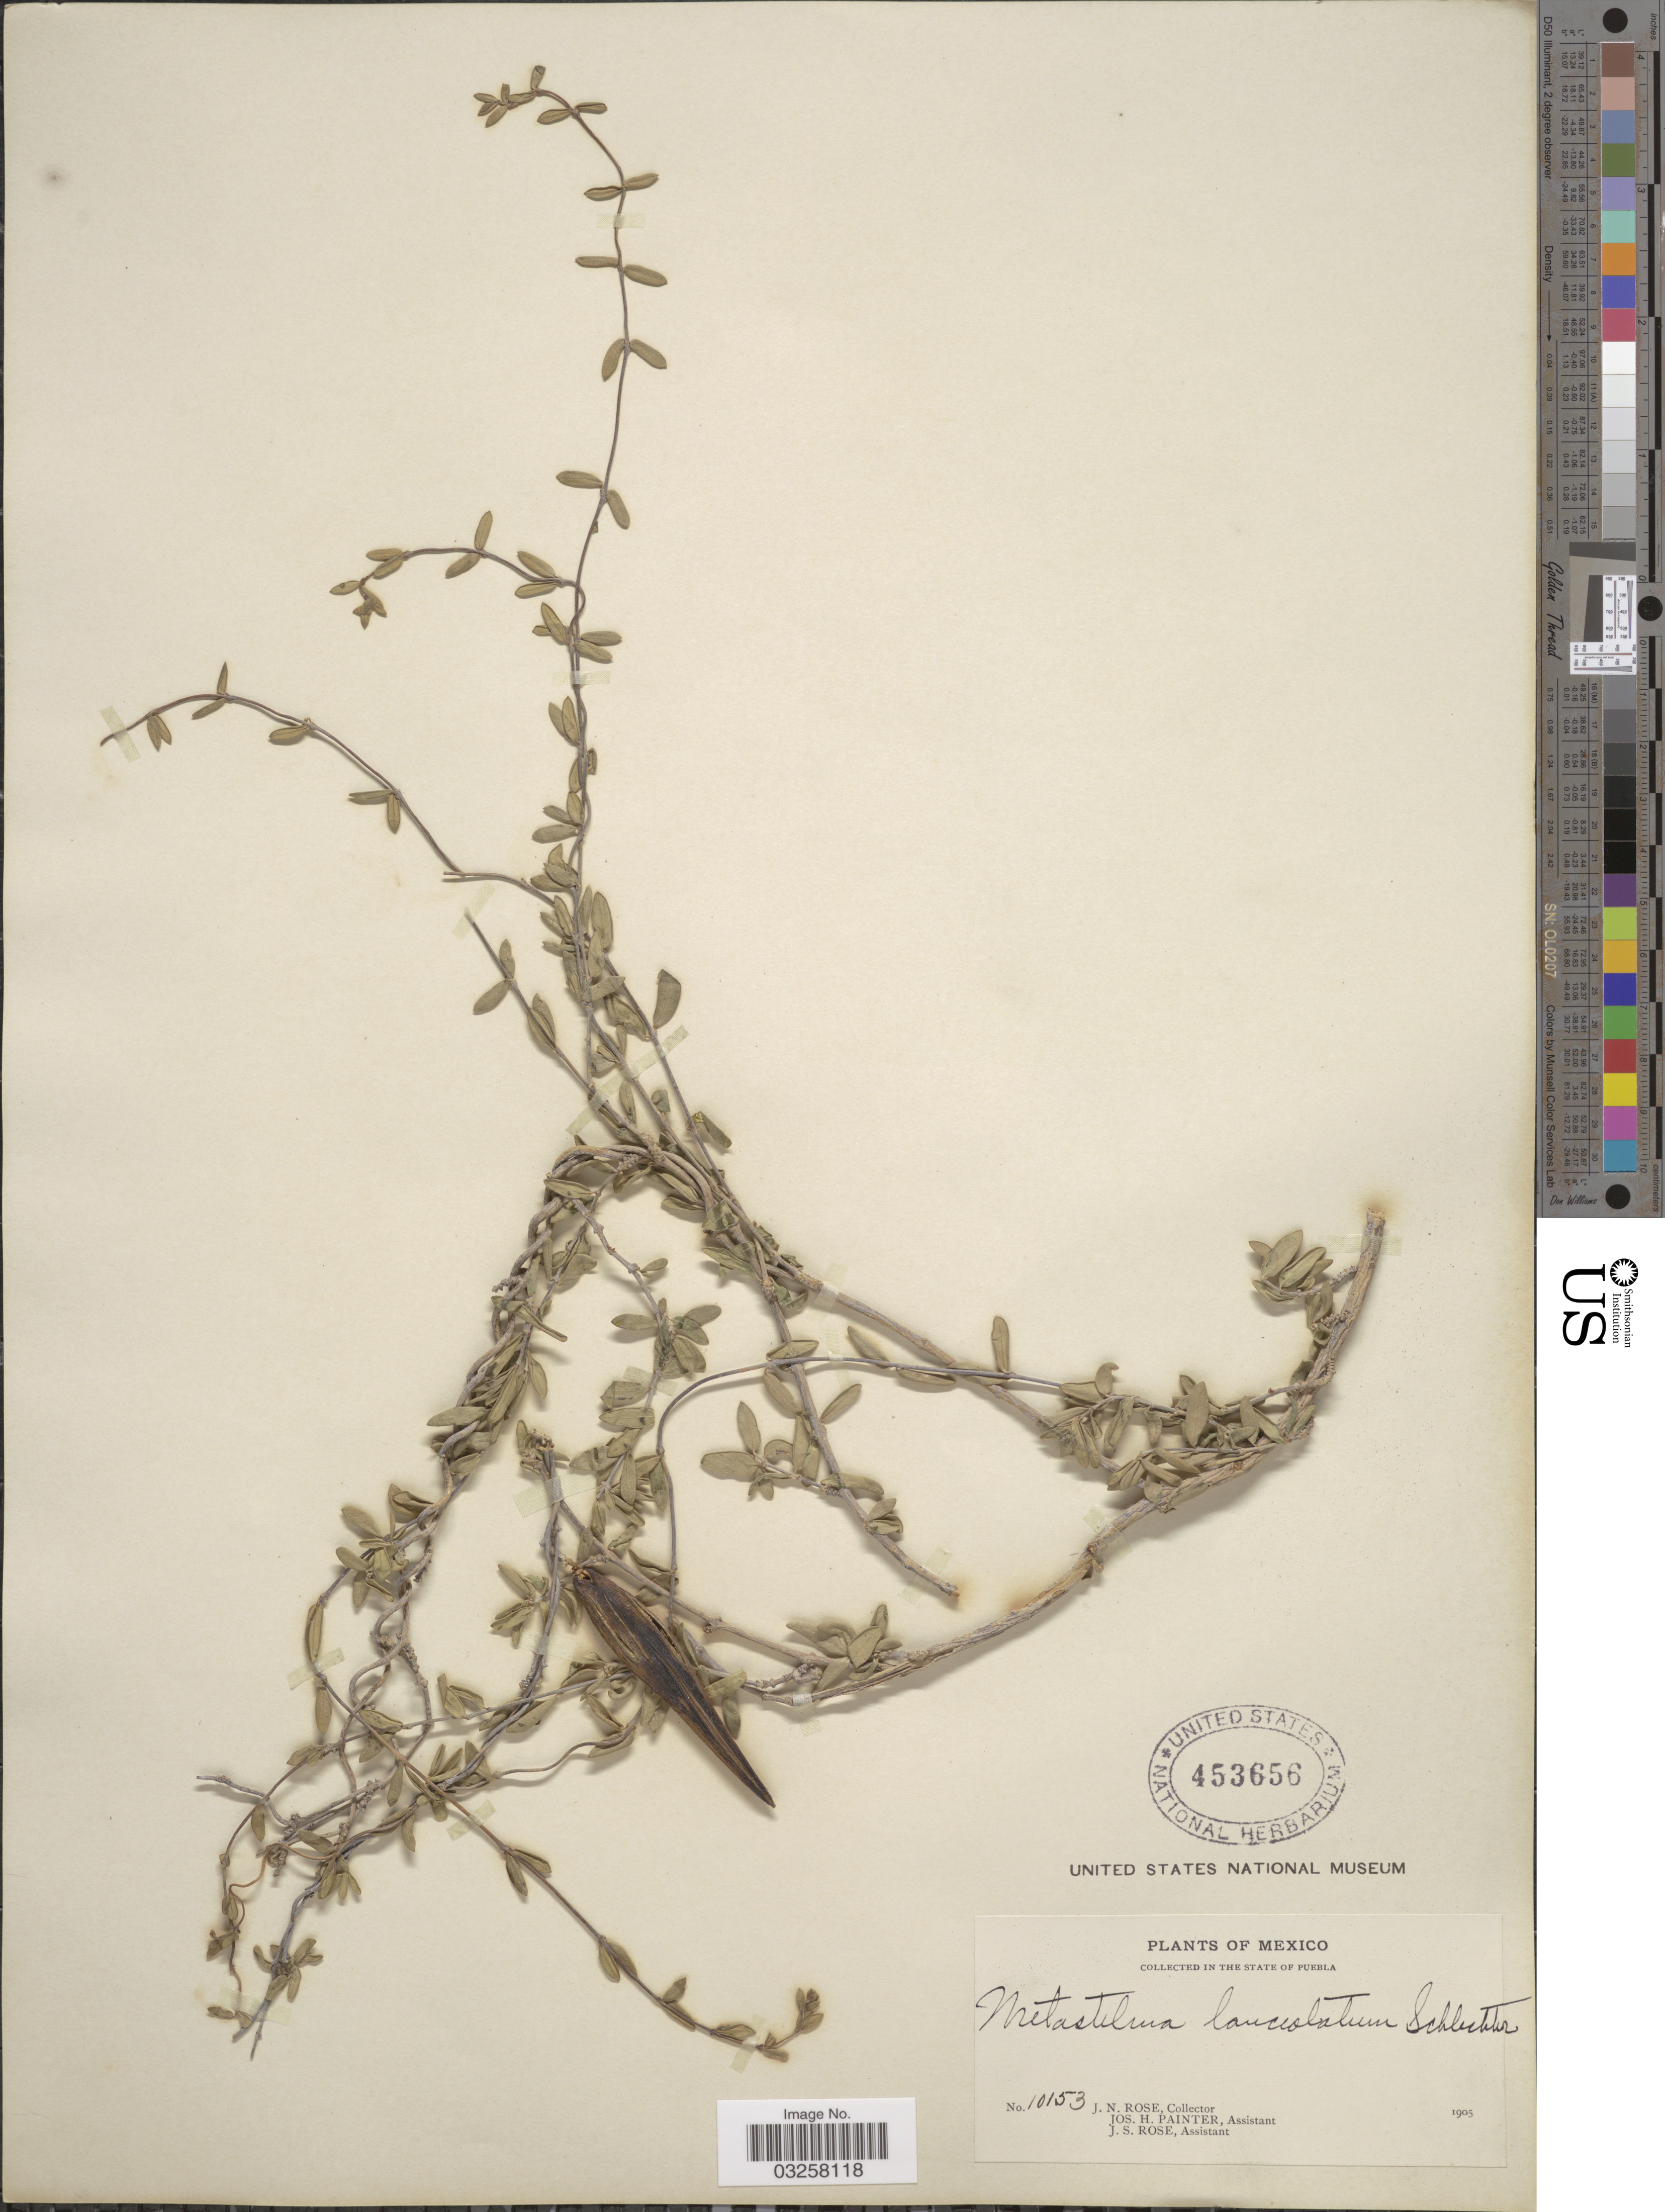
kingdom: Plantae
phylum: Tracheophyta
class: Magnoliopsida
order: Gentianales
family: Apocynaceae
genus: Metastelma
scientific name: Metastelma californicum subsp. lanceolatum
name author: (Schltr.) Liede & Meve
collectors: J. N. Rose, J. H. Painter & J. S. Rose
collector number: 10153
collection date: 1905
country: Mexico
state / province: Puebla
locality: In the state of Puebla.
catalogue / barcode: US 453656